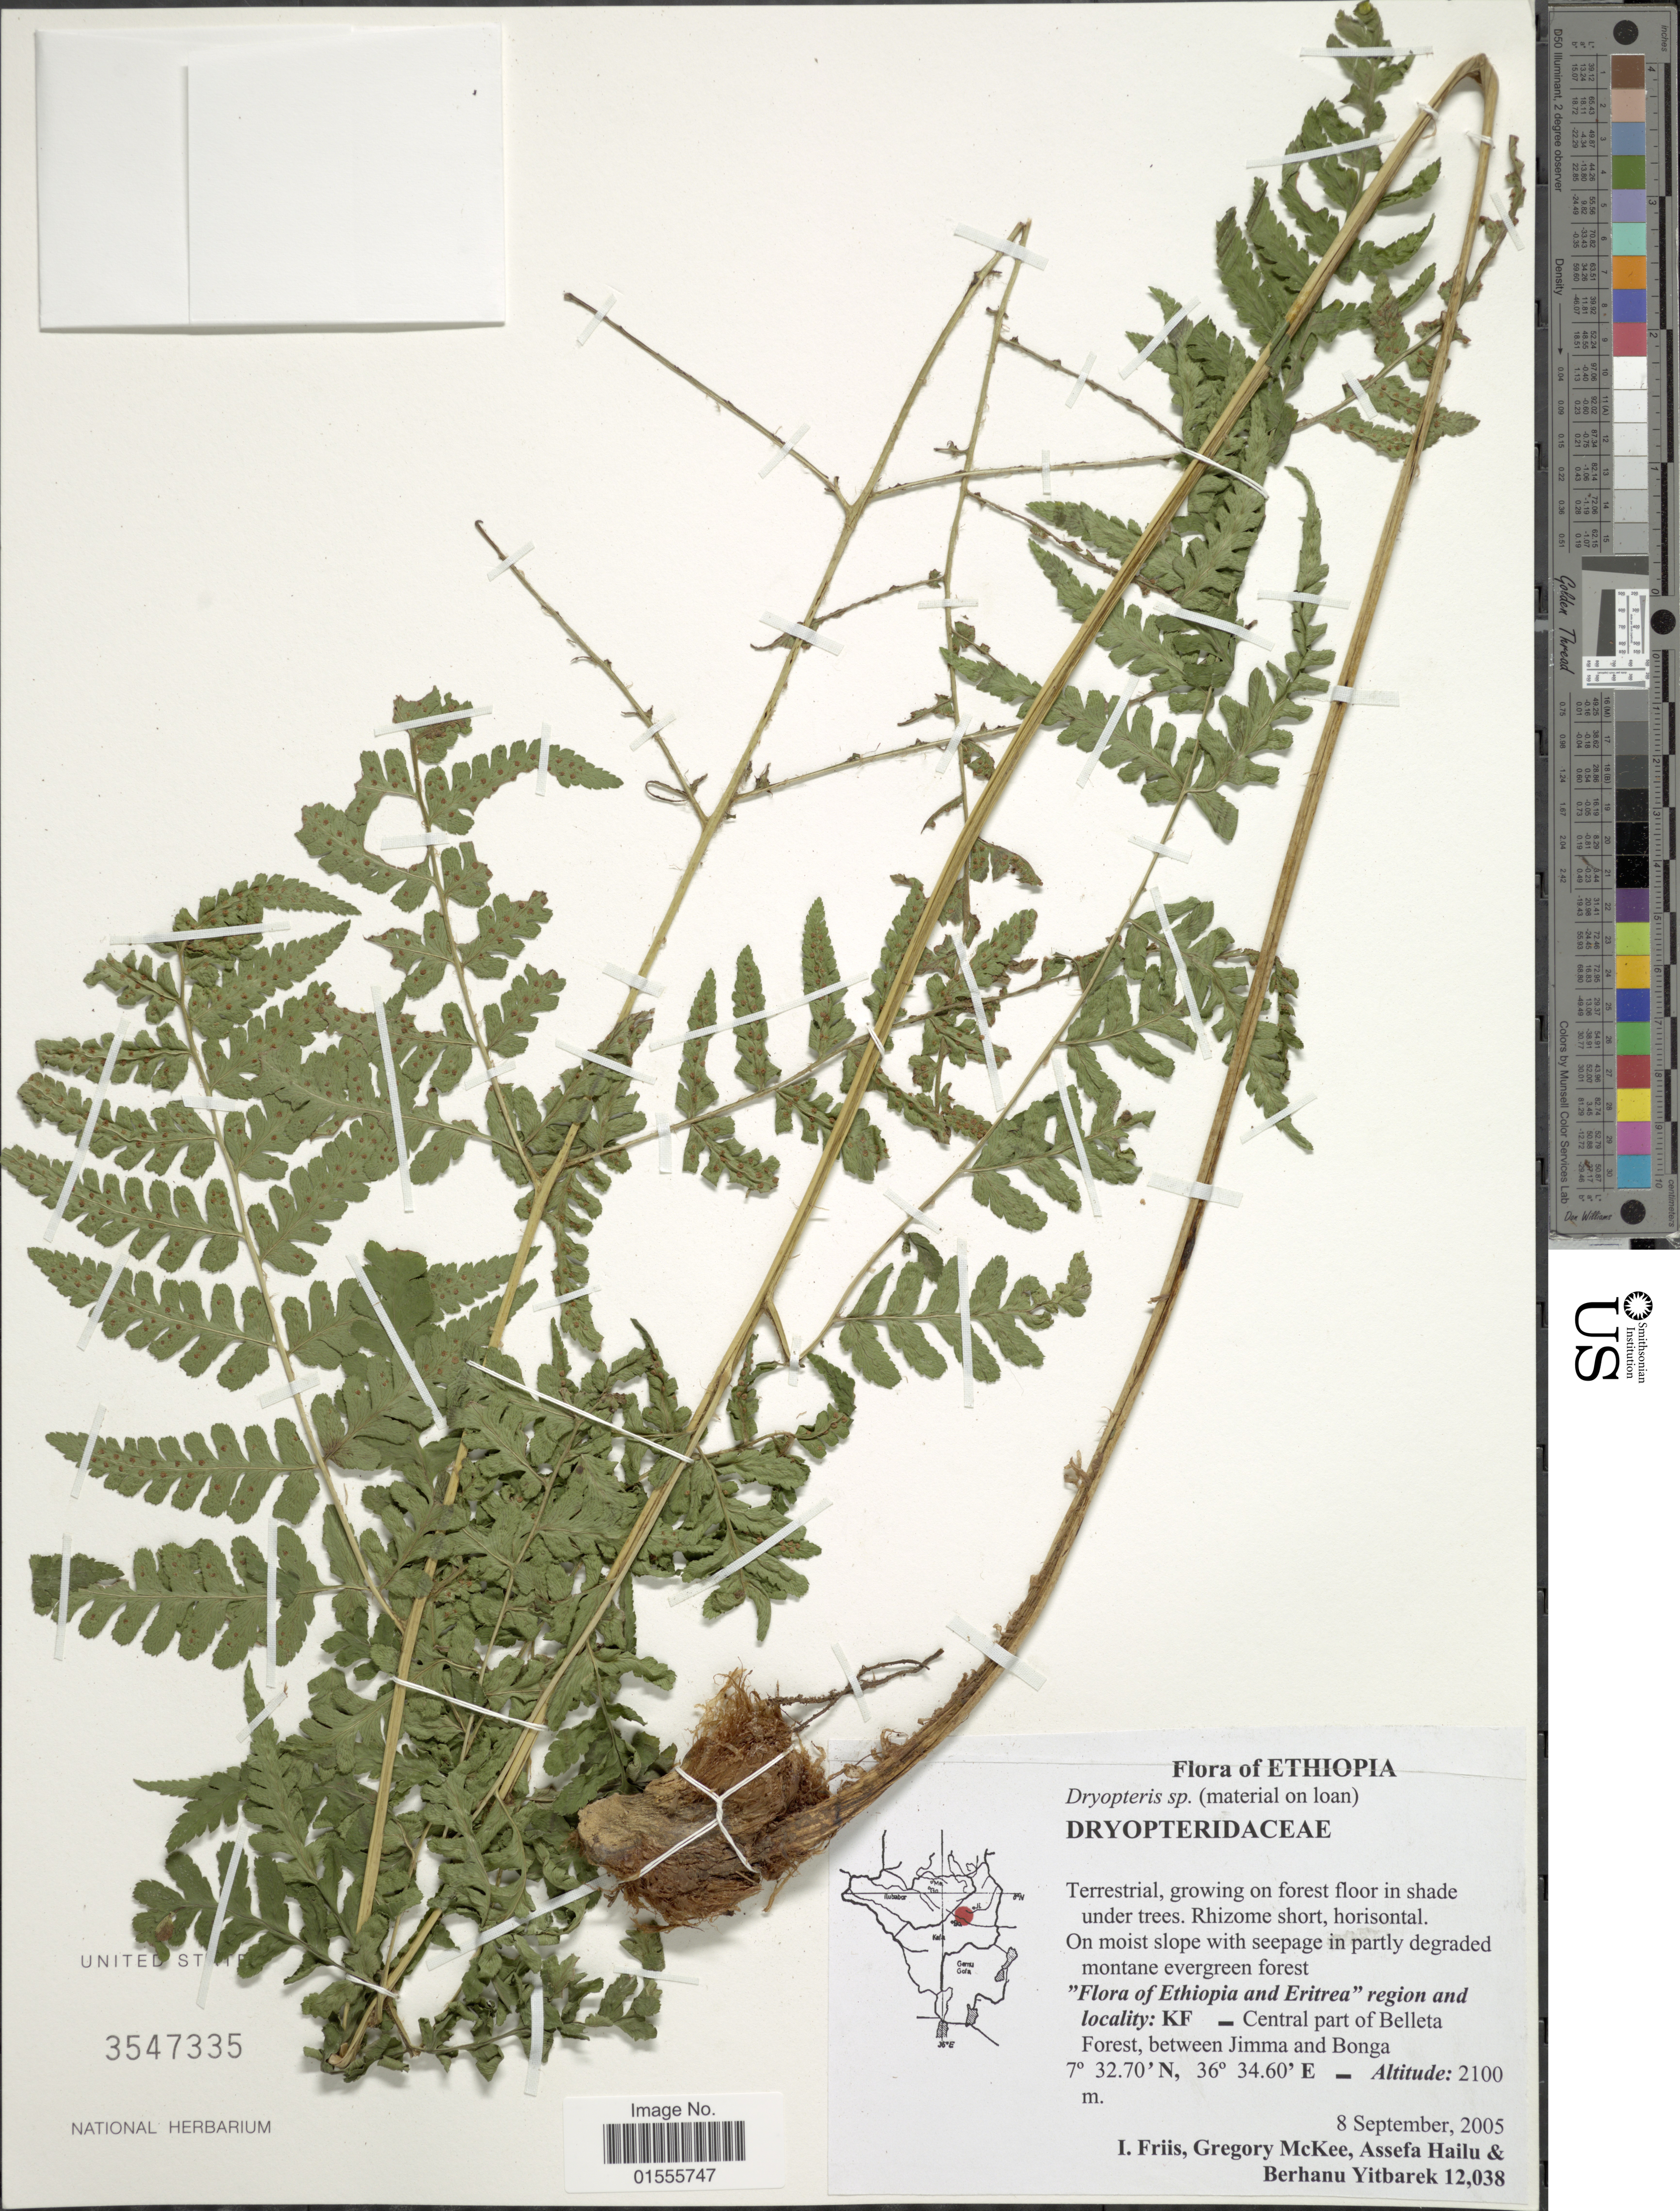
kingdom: Plantae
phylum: Tracheophyta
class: Polypodiopsida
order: Polypodiales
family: Dryopteridaceae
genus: Dryopteris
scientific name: Dryopteris sp.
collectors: I. Friis, G. S. McKee, A. Hailu & B. Yitbarek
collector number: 12038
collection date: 2005-09-08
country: Ethiopia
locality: Ethiopia and Eritrea, KF _ Central part of belleta Forest, between Jimma and Bonga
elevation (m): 2100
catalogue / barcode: US 3547335